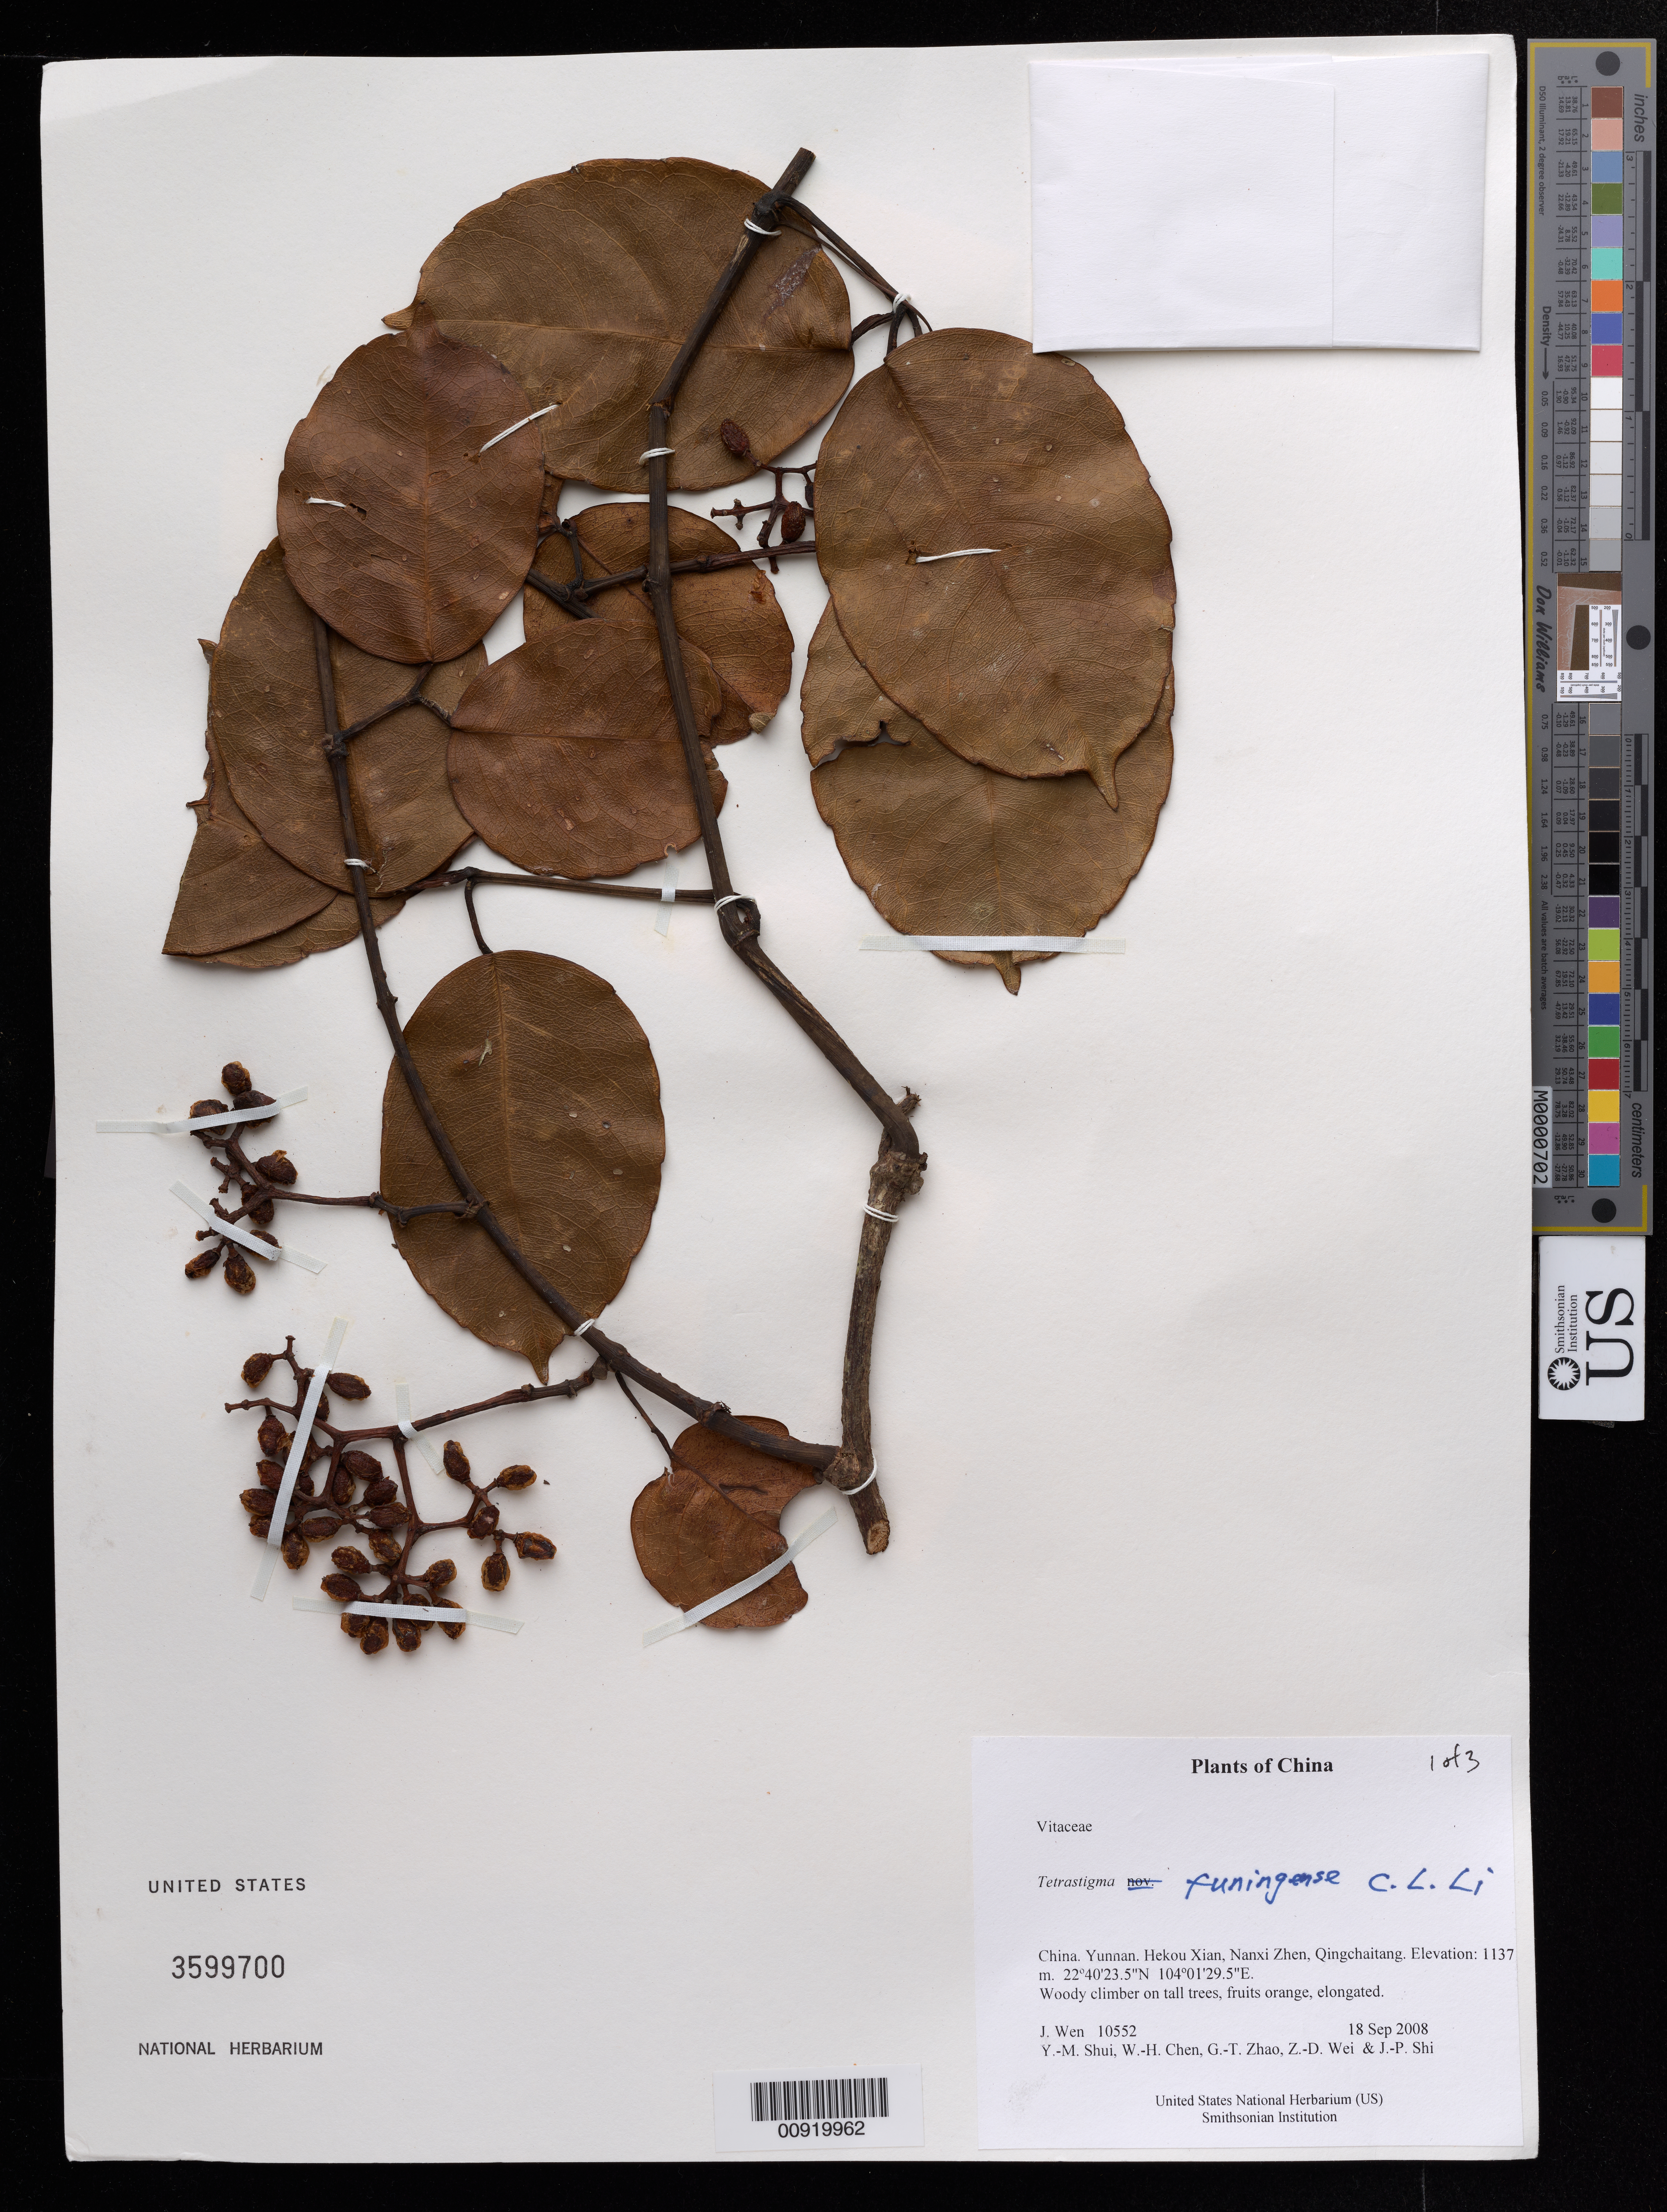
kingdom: Plantae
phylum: Tracheophyta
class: Magnoliopsida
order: Vitales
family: Vitaceae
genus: Tetrastigma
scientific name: Tetrastigma funingense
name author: C.L. Li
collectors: J. Wen, Y. Shui, W. Chen, G. Zhao, Z. Wei & J. Shi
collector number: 10552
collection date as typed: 18 Sep 2008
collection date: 2008-09-18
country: China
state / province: Yunnan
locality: Hekou Xian, Nanxi Zhen, Qingchaitang.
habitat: On tall trees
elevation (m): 1137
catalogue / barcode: US 3599700